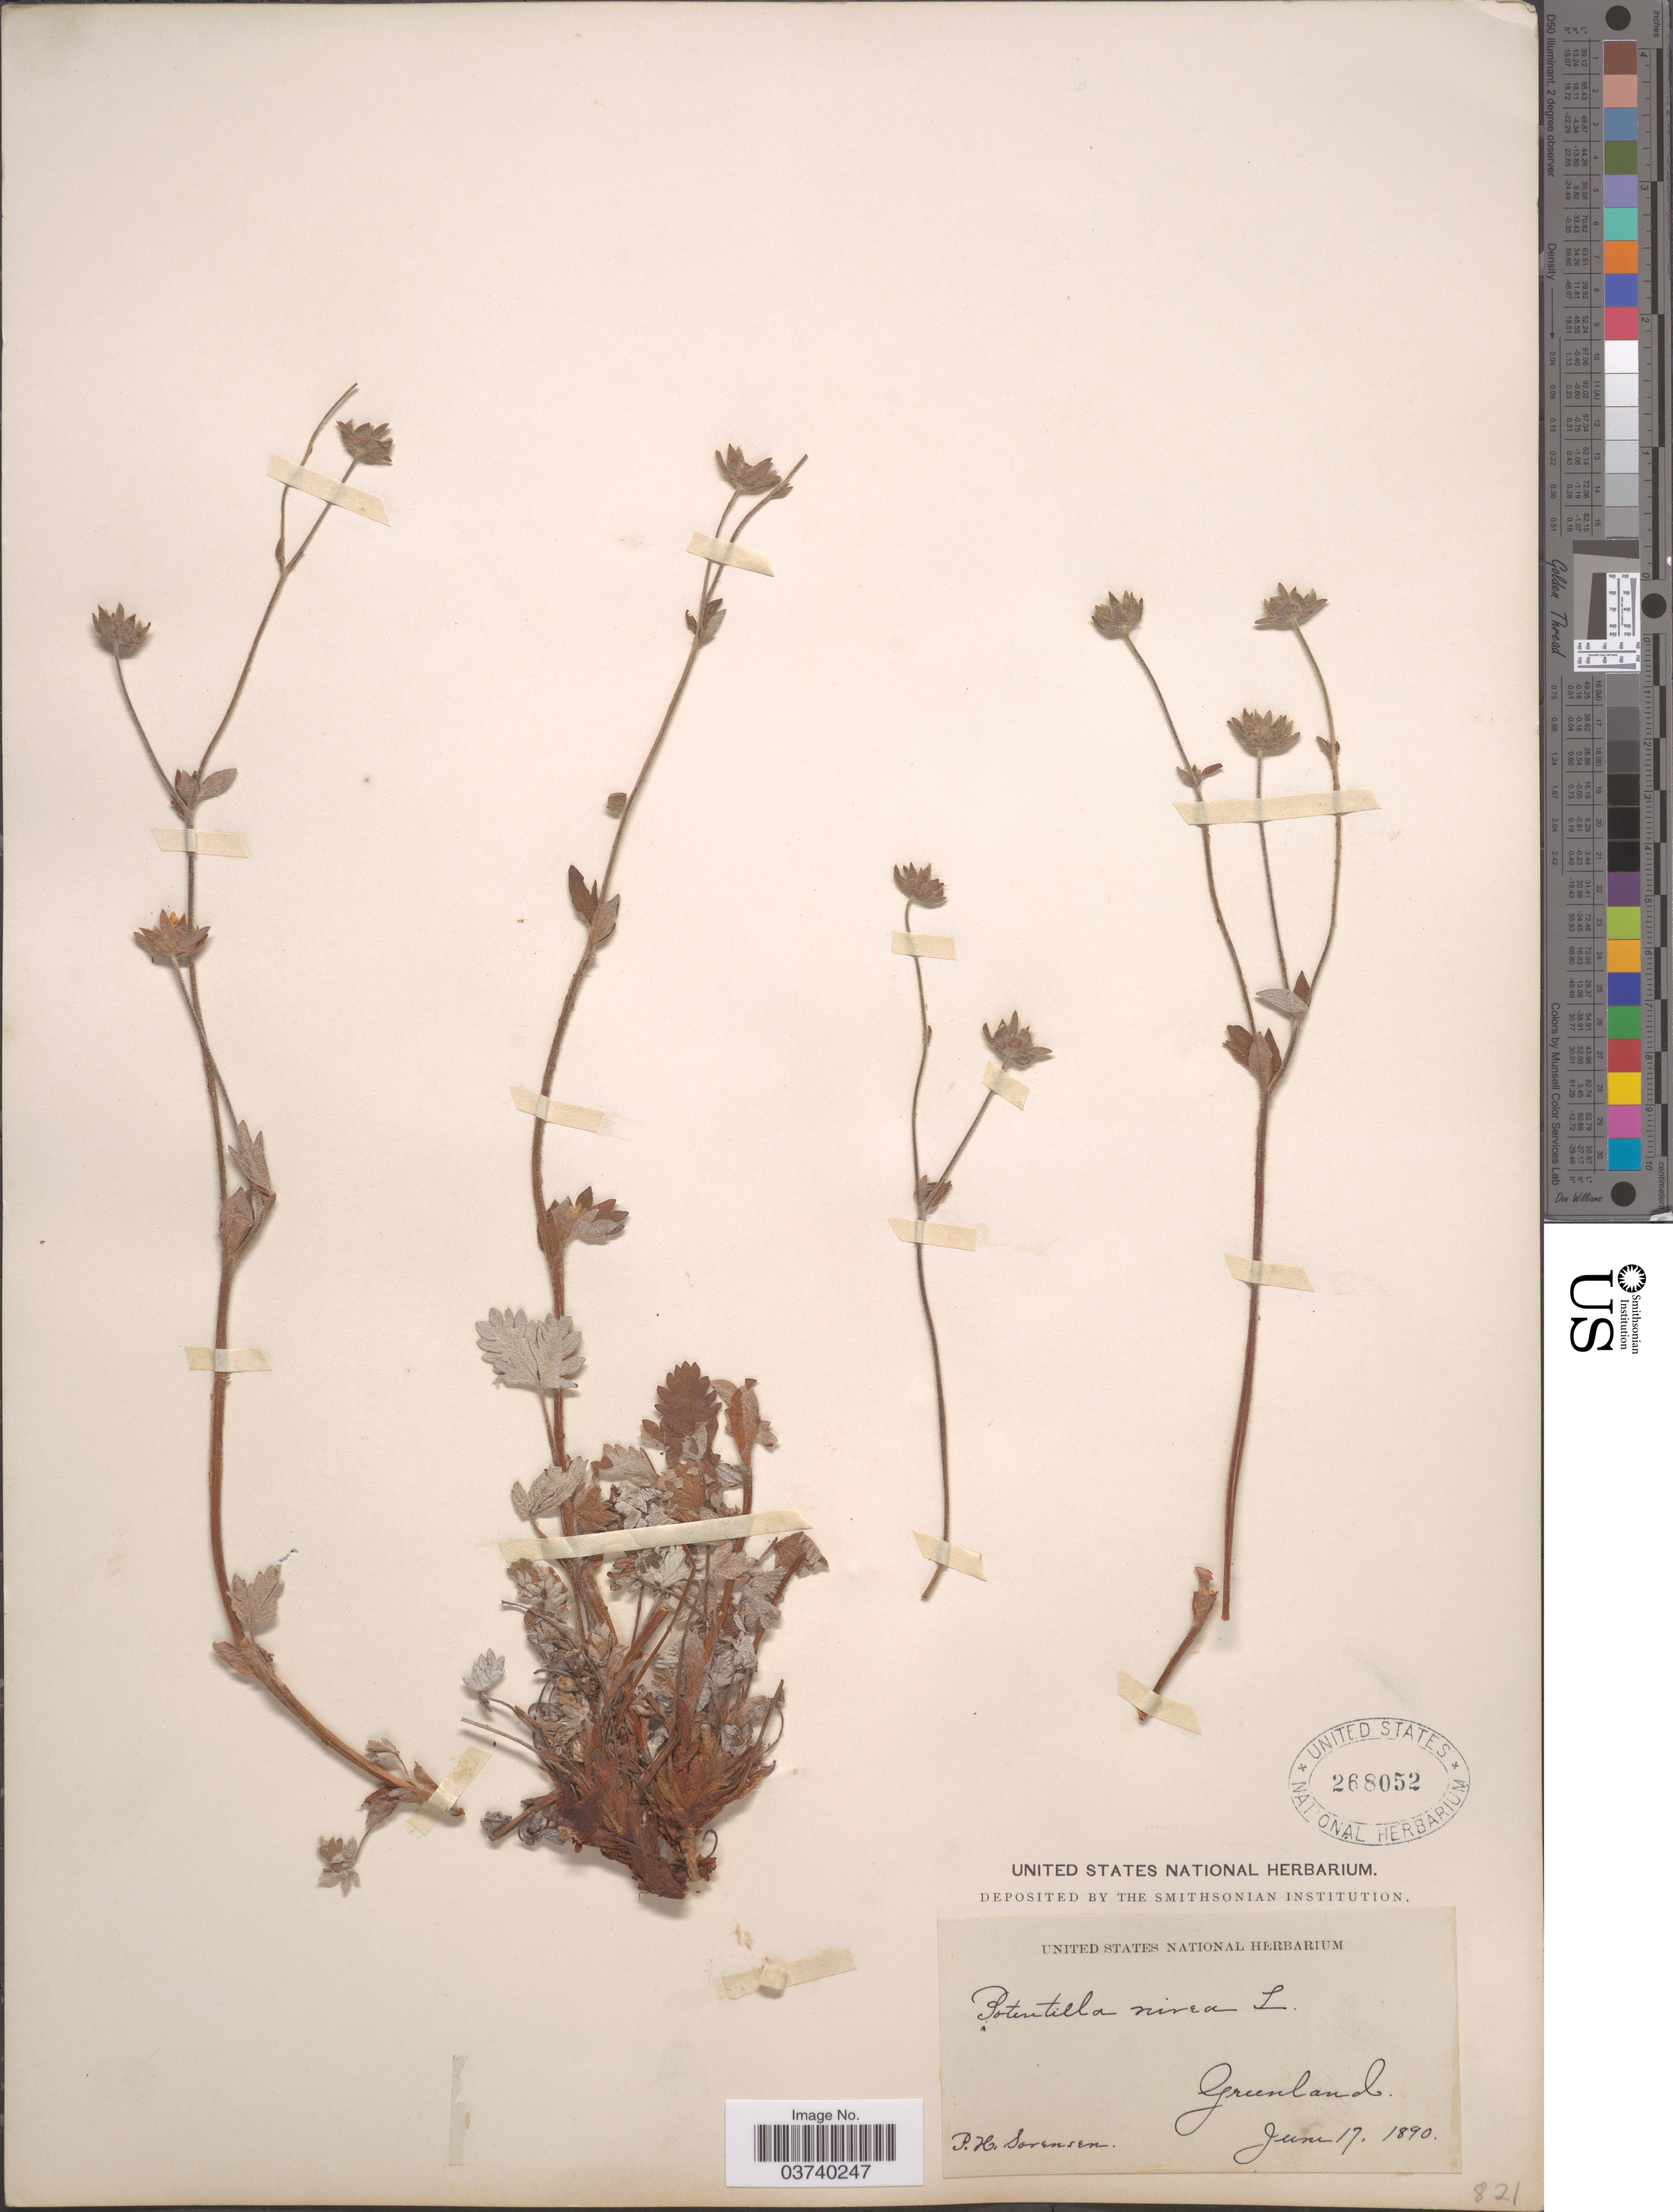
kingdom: Plantae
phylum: Tracheophyta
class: Magnoliopsida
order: Rosales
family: Rosaceae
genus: Potentilla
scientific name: Potentilla nivea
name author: L.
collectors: P. Sorensen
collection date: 1890-06-17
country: Greenland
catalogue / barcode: US 268052